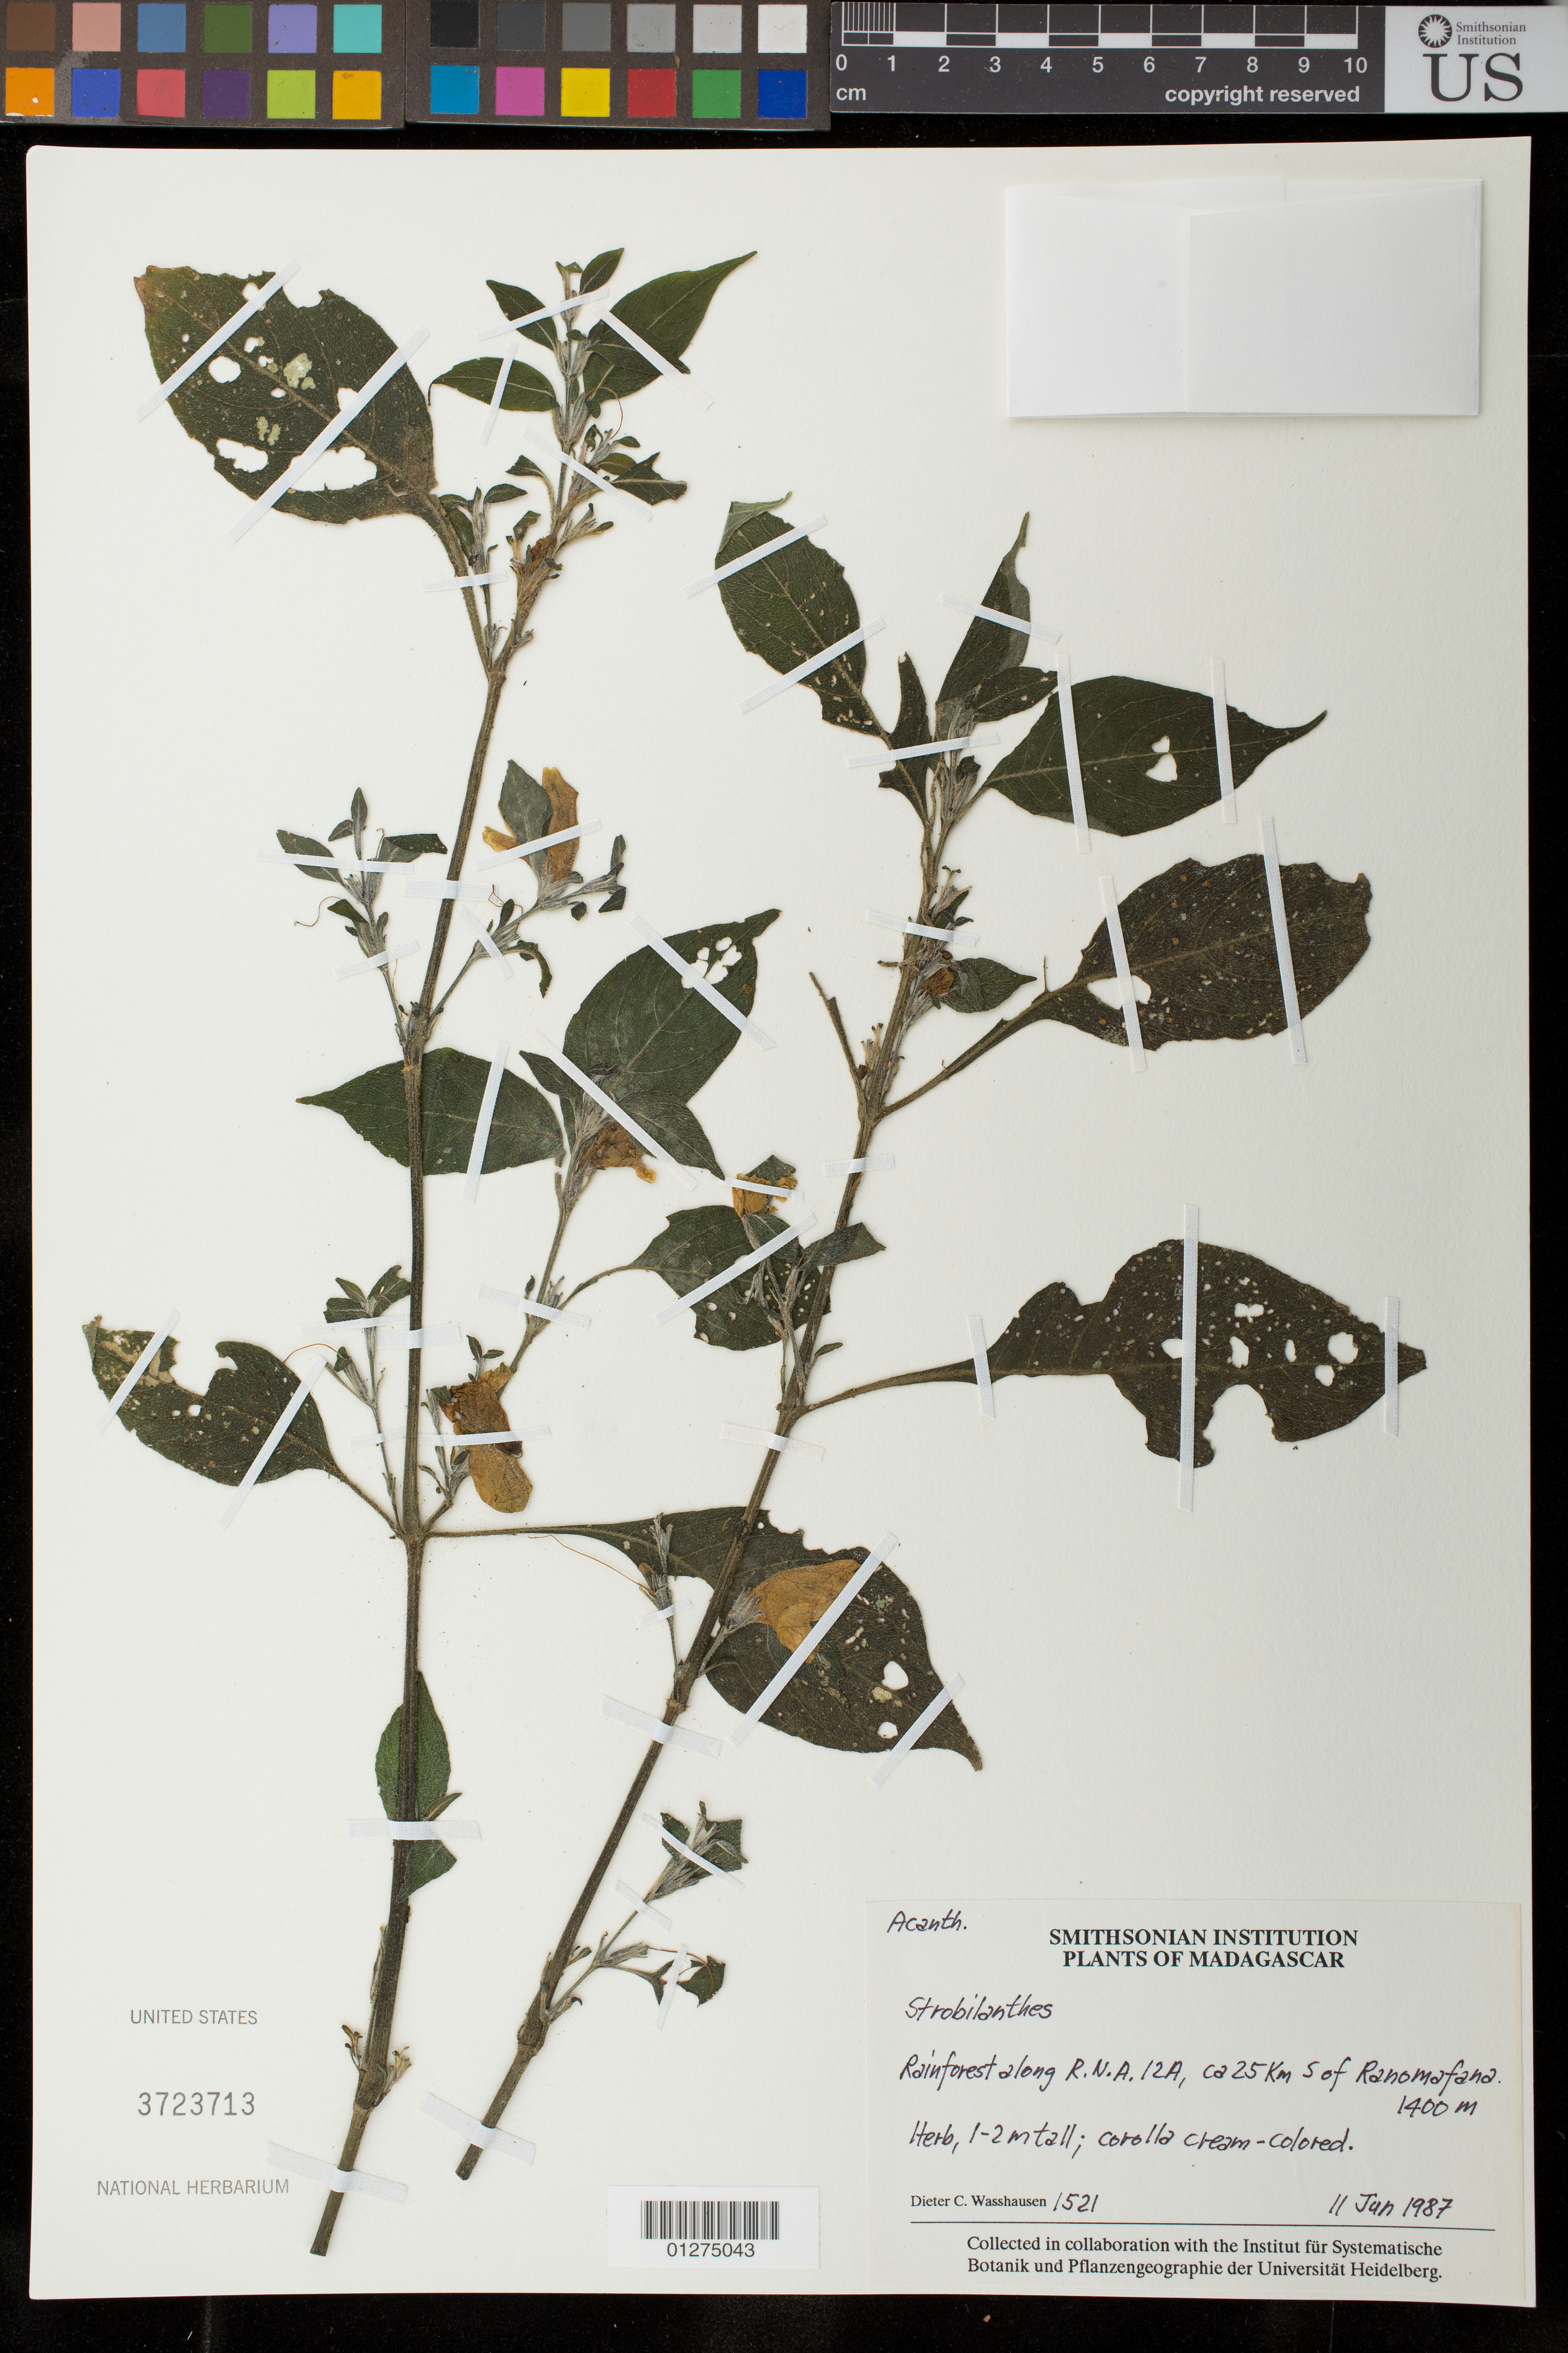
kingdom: Plantae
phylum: Tracheophyta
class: Magnoliopsida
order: Lamiales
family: Acanthaceae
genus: Strobilanthes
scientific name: Strobilanthes sp.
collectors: D. C. Wasshausen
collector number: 1521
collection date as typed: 11 Jun 1987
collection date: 1987-06-11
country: Madagascar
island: Madagascar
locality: Along R.N.A 12A, ca. 25 km S of Ranomafana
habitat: rainforest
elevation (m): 1400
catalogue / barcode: US 3723713